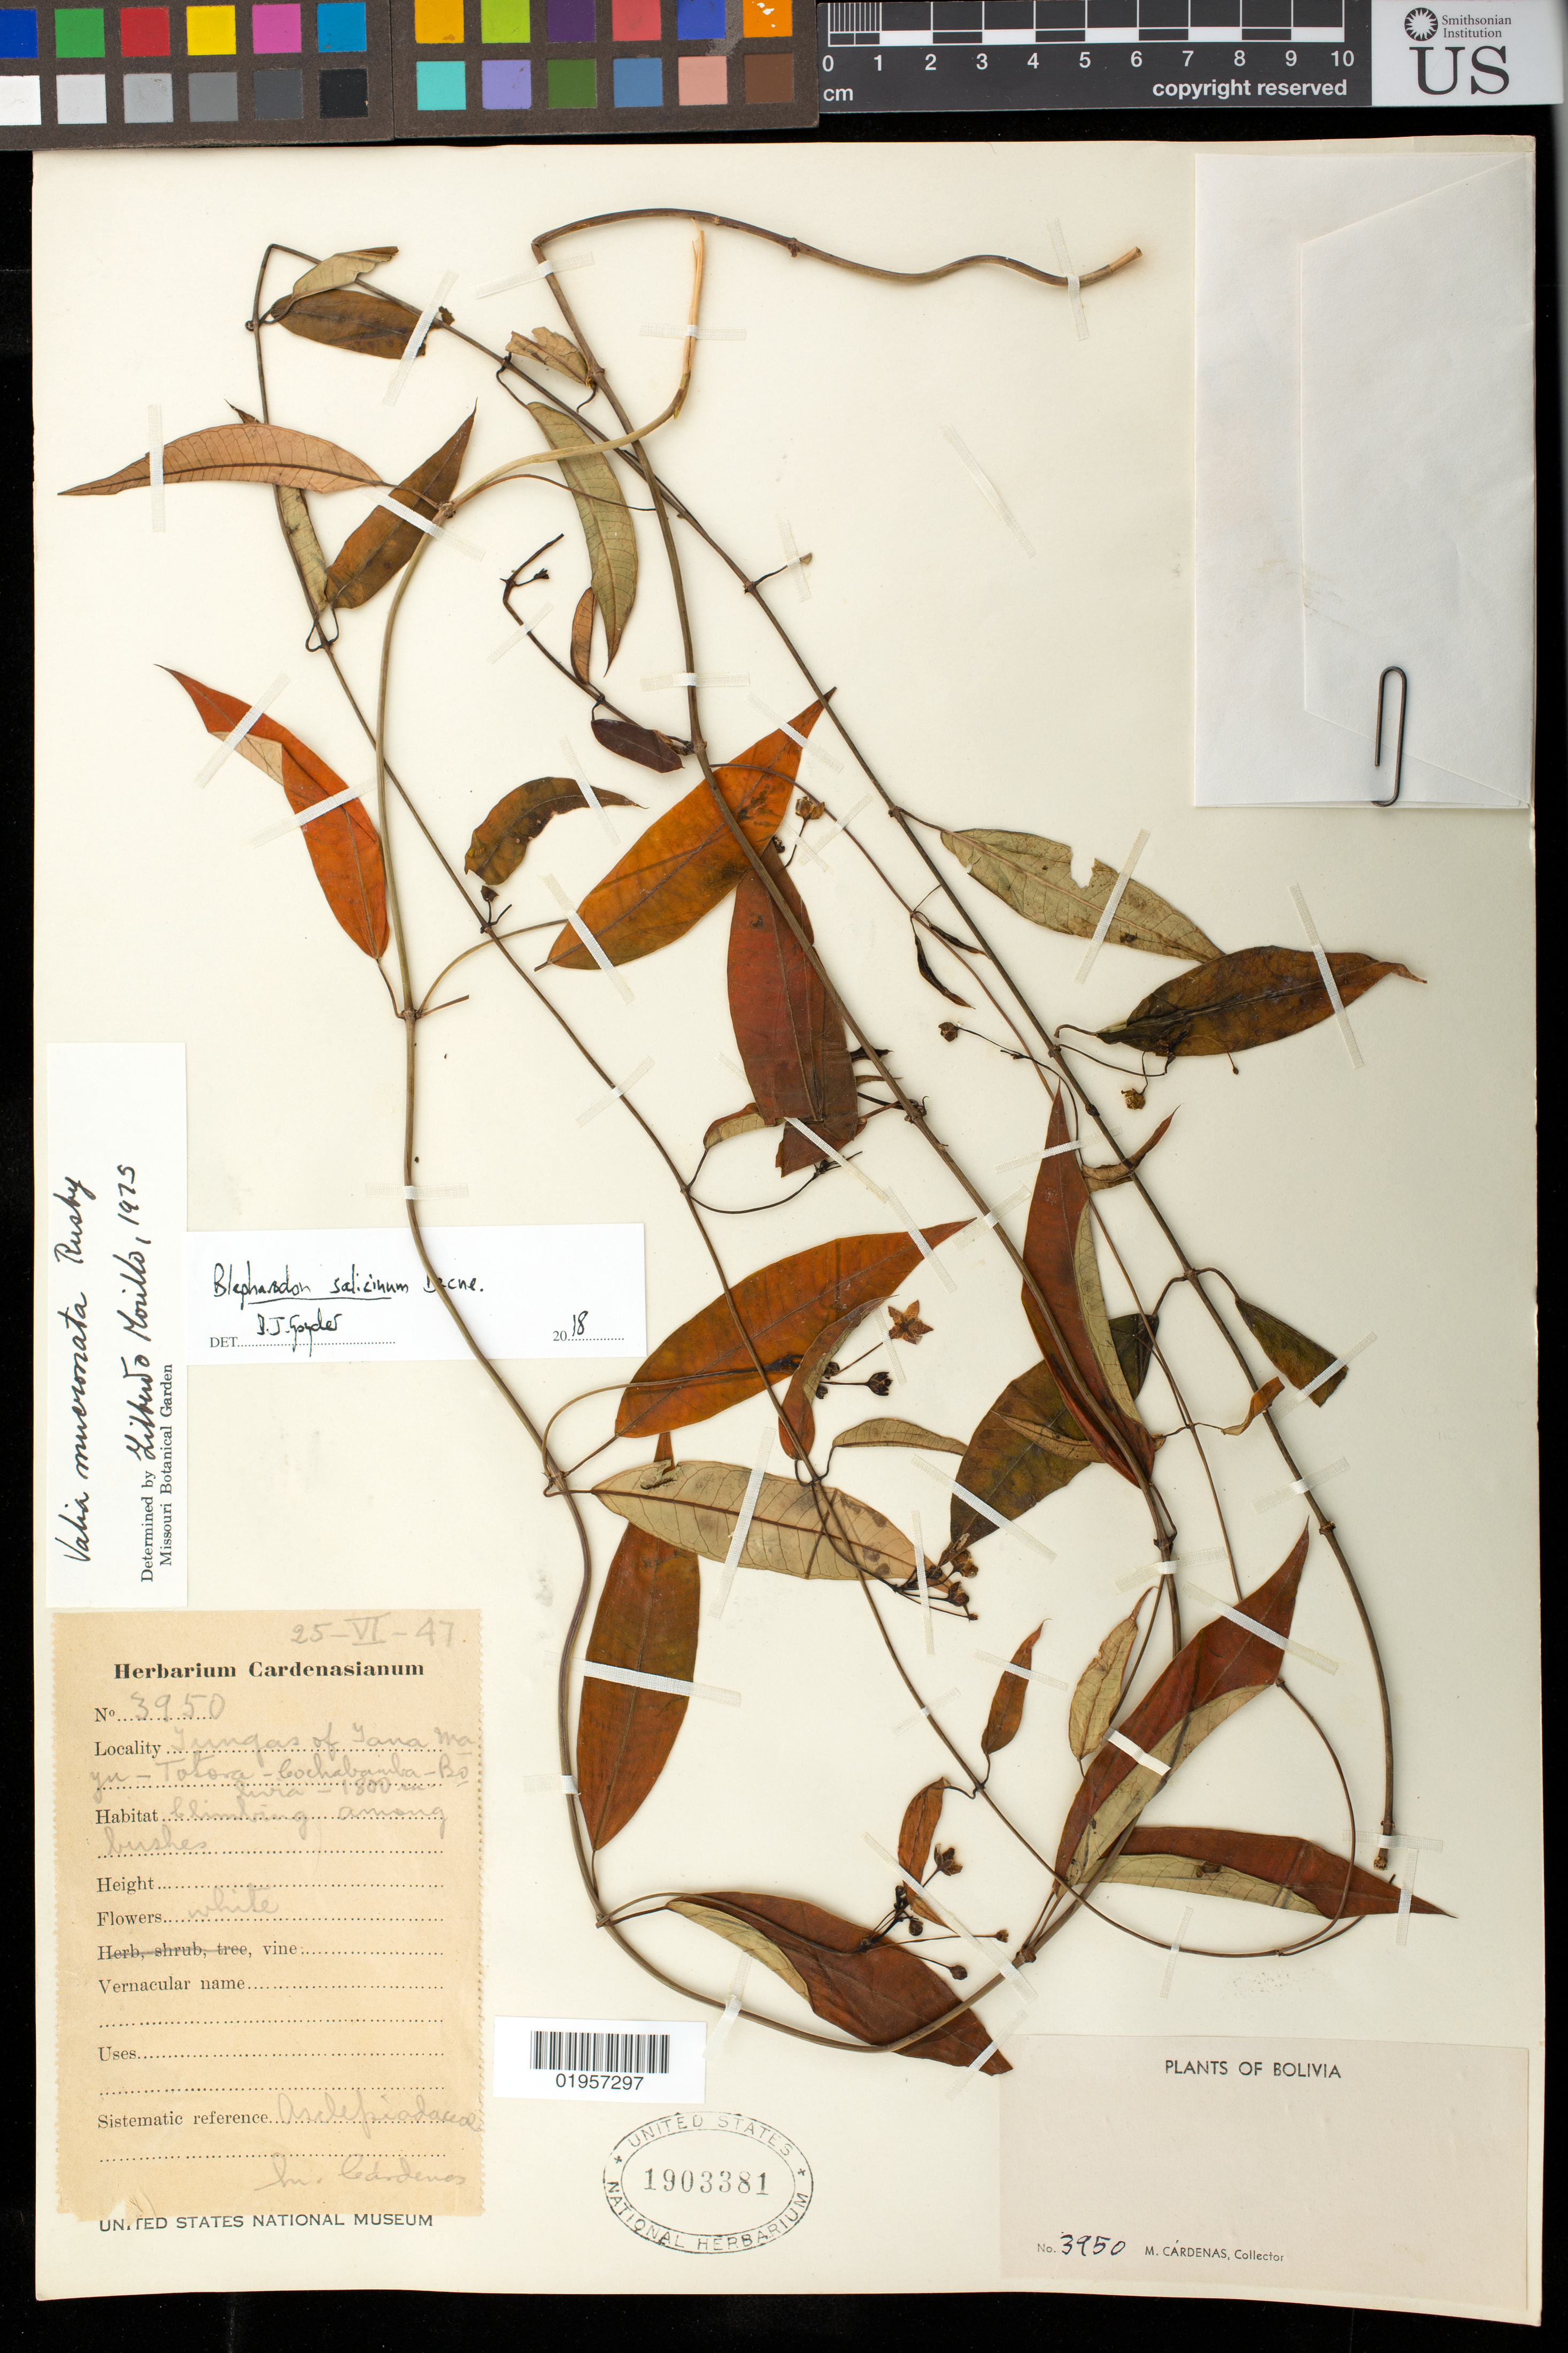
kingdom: Plantae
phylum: Tracheophyta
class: Magnoliopsida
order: Gentianales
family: Apocynaceae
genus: Blepharodon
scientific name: Blepharodon salicinum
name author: Decne.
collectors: M. Cárdenas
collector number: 3950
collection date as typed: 25 Jun 1947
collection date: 1947-06-25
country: Bolivia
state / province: Cochabamba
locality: Yungas of Yana Mayu - Totora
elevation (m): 1800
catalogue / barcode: US 1903381